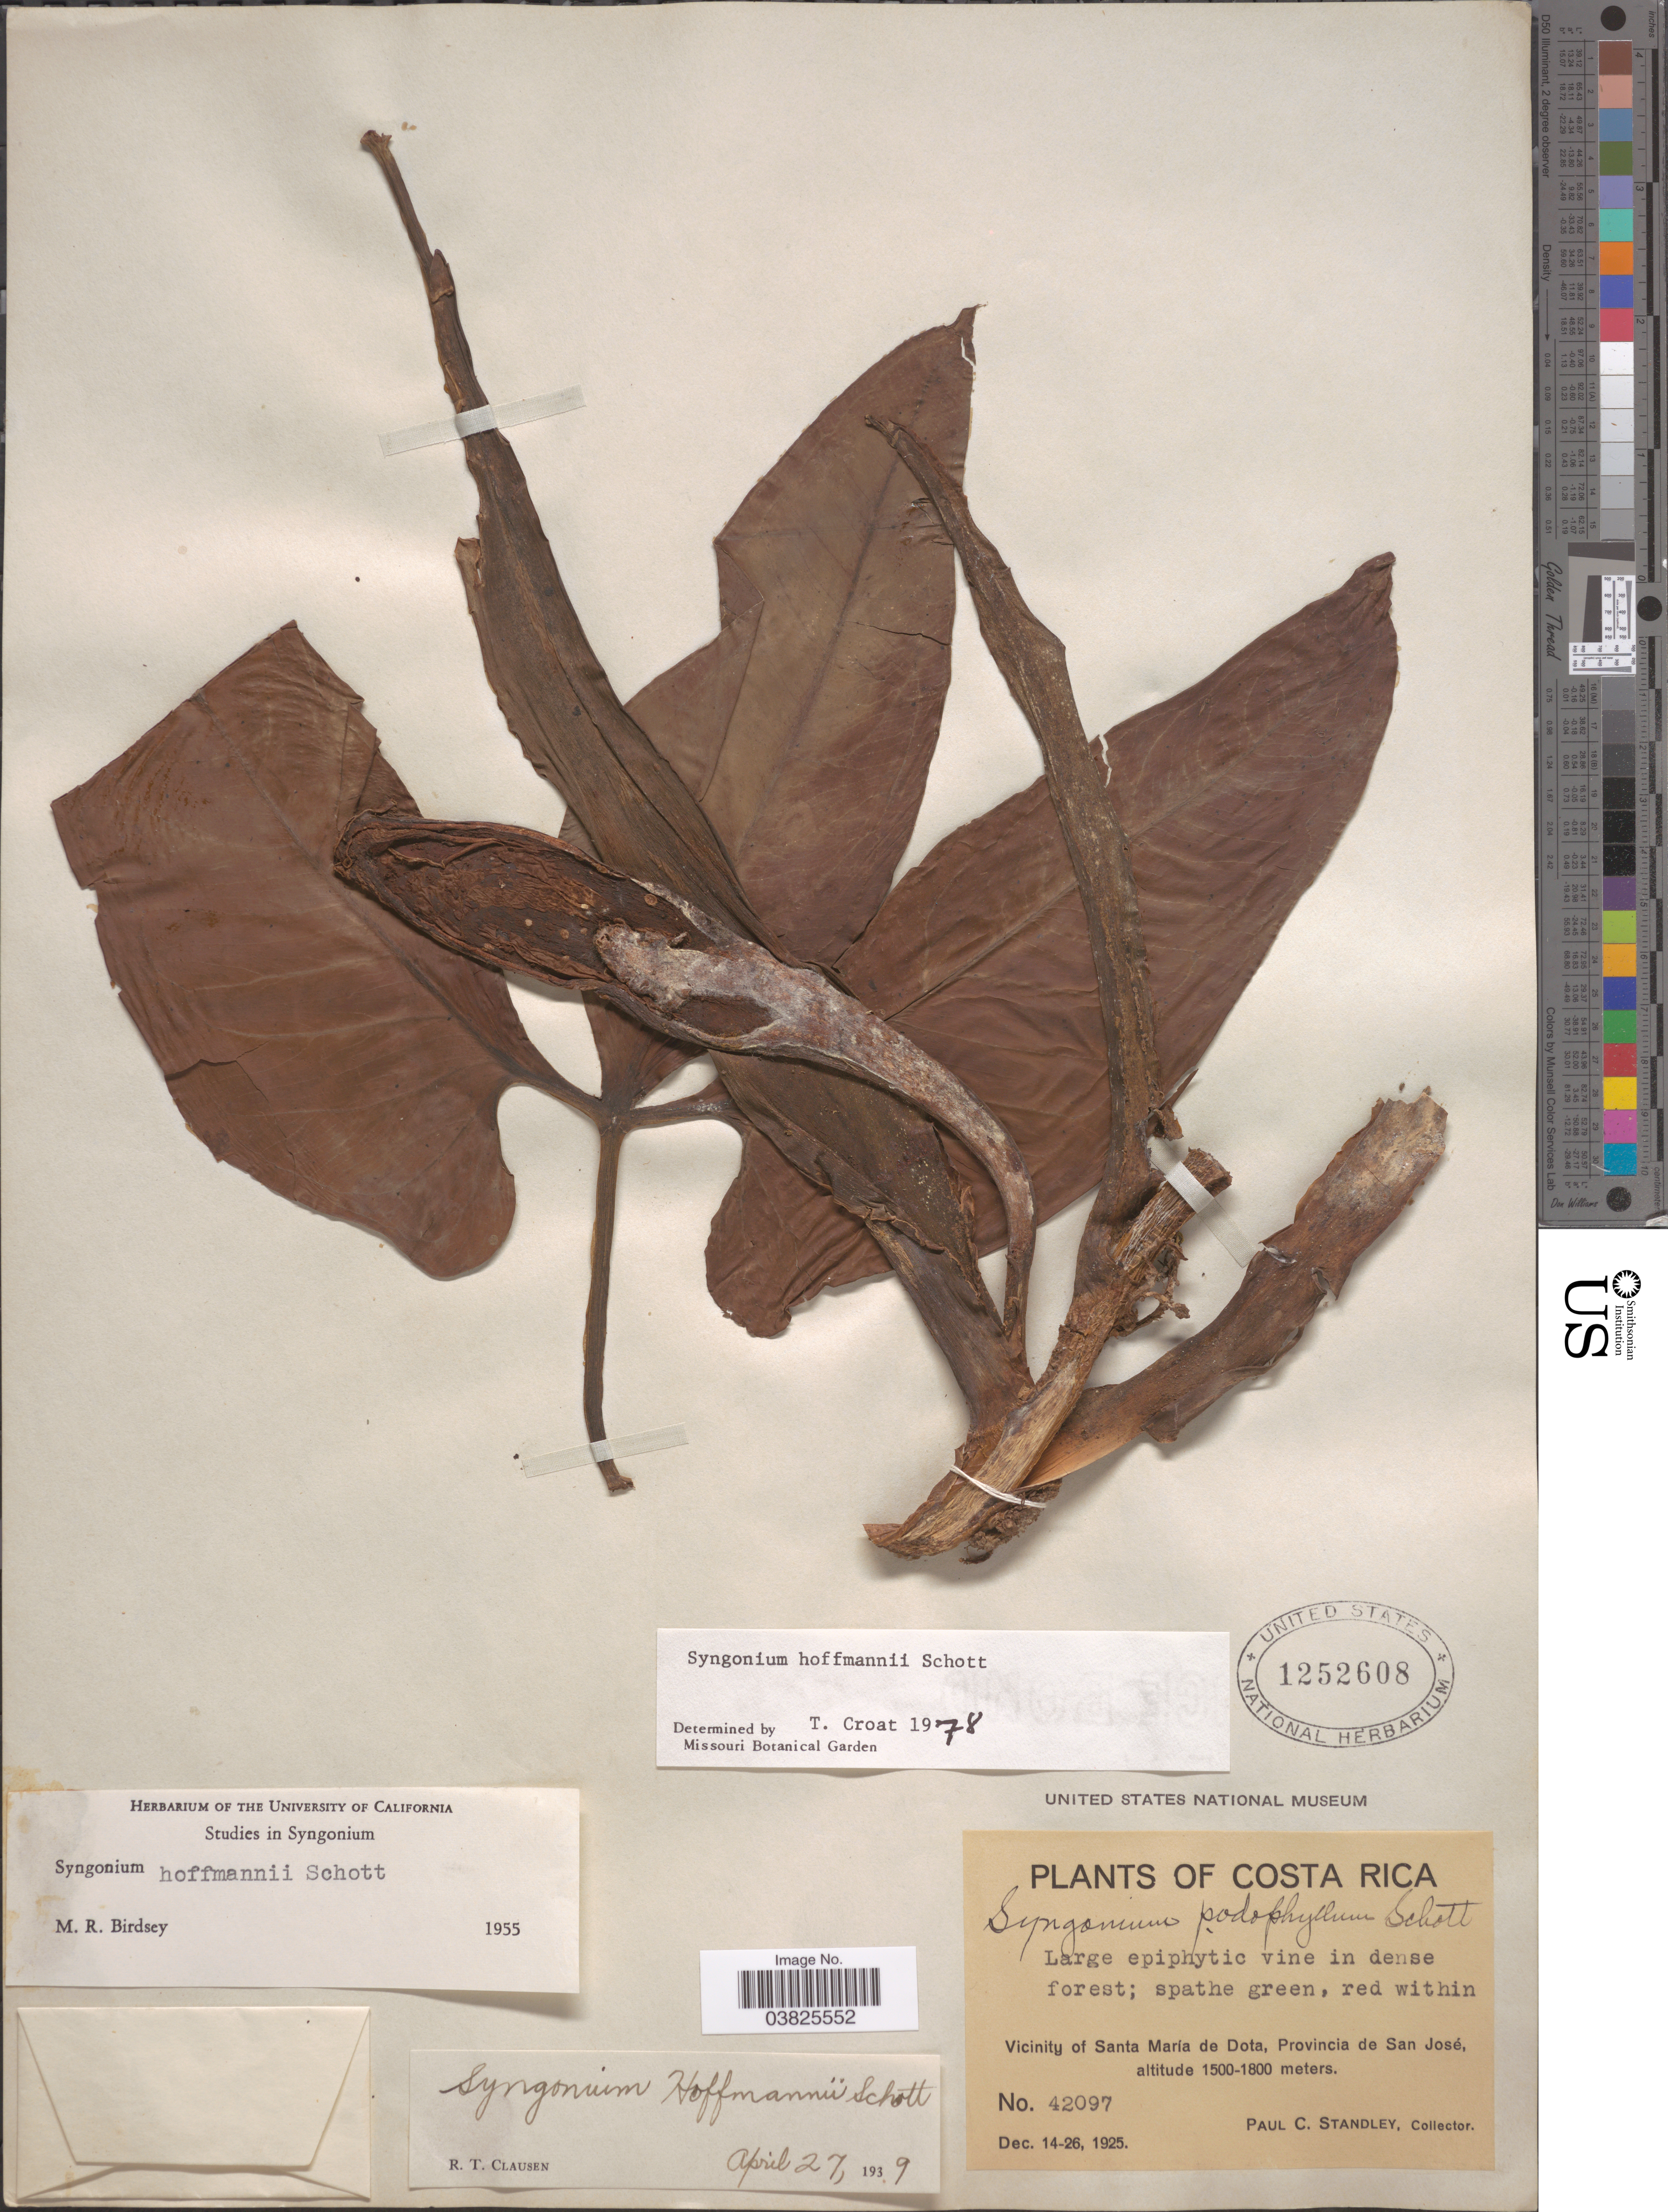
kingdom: Plantae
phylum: Tracheophyta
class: Liliopsida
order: Alismatales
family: Araceae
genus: Syngonium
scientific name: Syngonium hoffmannii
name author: Schott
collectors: P. C. Standley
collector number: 42097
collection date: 1925-12-14/1925-12-26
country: Costa Rica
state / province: San José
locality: Vicinity of Santa María de Dota.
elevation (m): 1500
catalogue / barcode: US 1252608